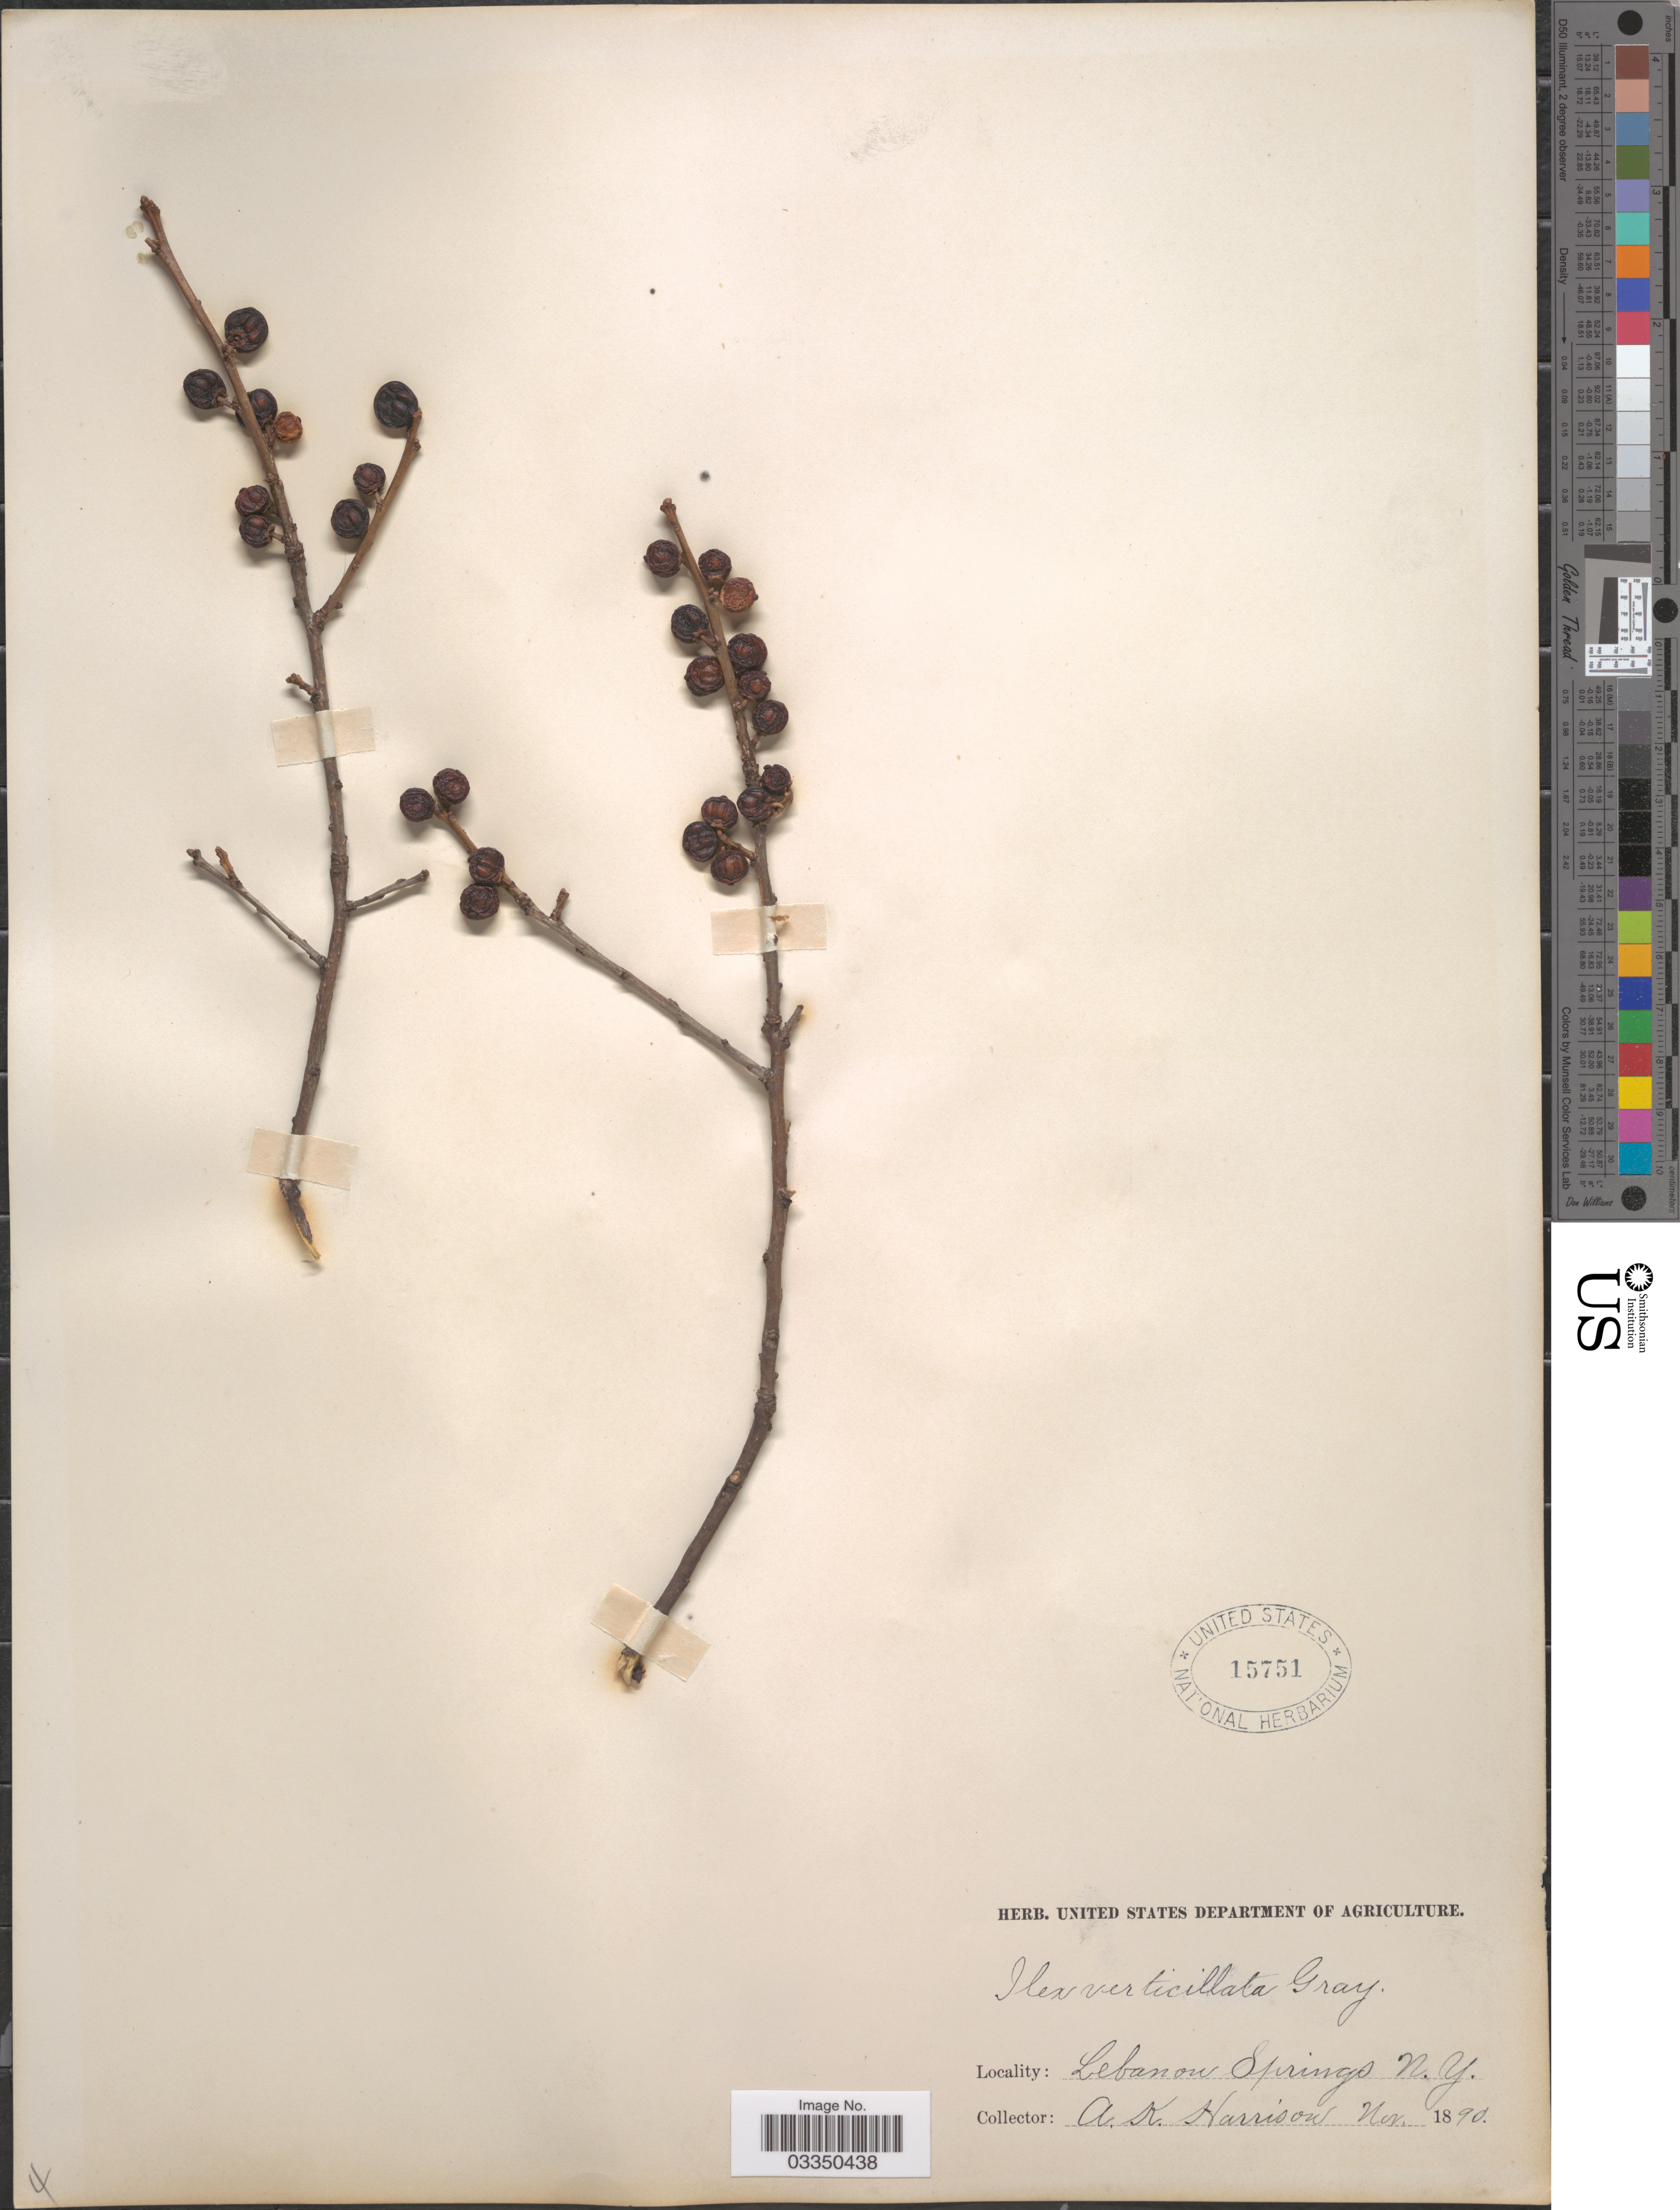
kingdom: Plantae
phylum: Tracheophyta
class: Magnoliopsida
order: Aquifoliales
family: Aquifoliaceae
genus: Ilex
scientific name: Ilex verticillata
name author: (L.) A. Gray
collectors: A. K. Harrison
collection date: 1890-11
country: United States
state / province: New York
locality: Lebanon Springs.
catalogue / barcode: US 15751